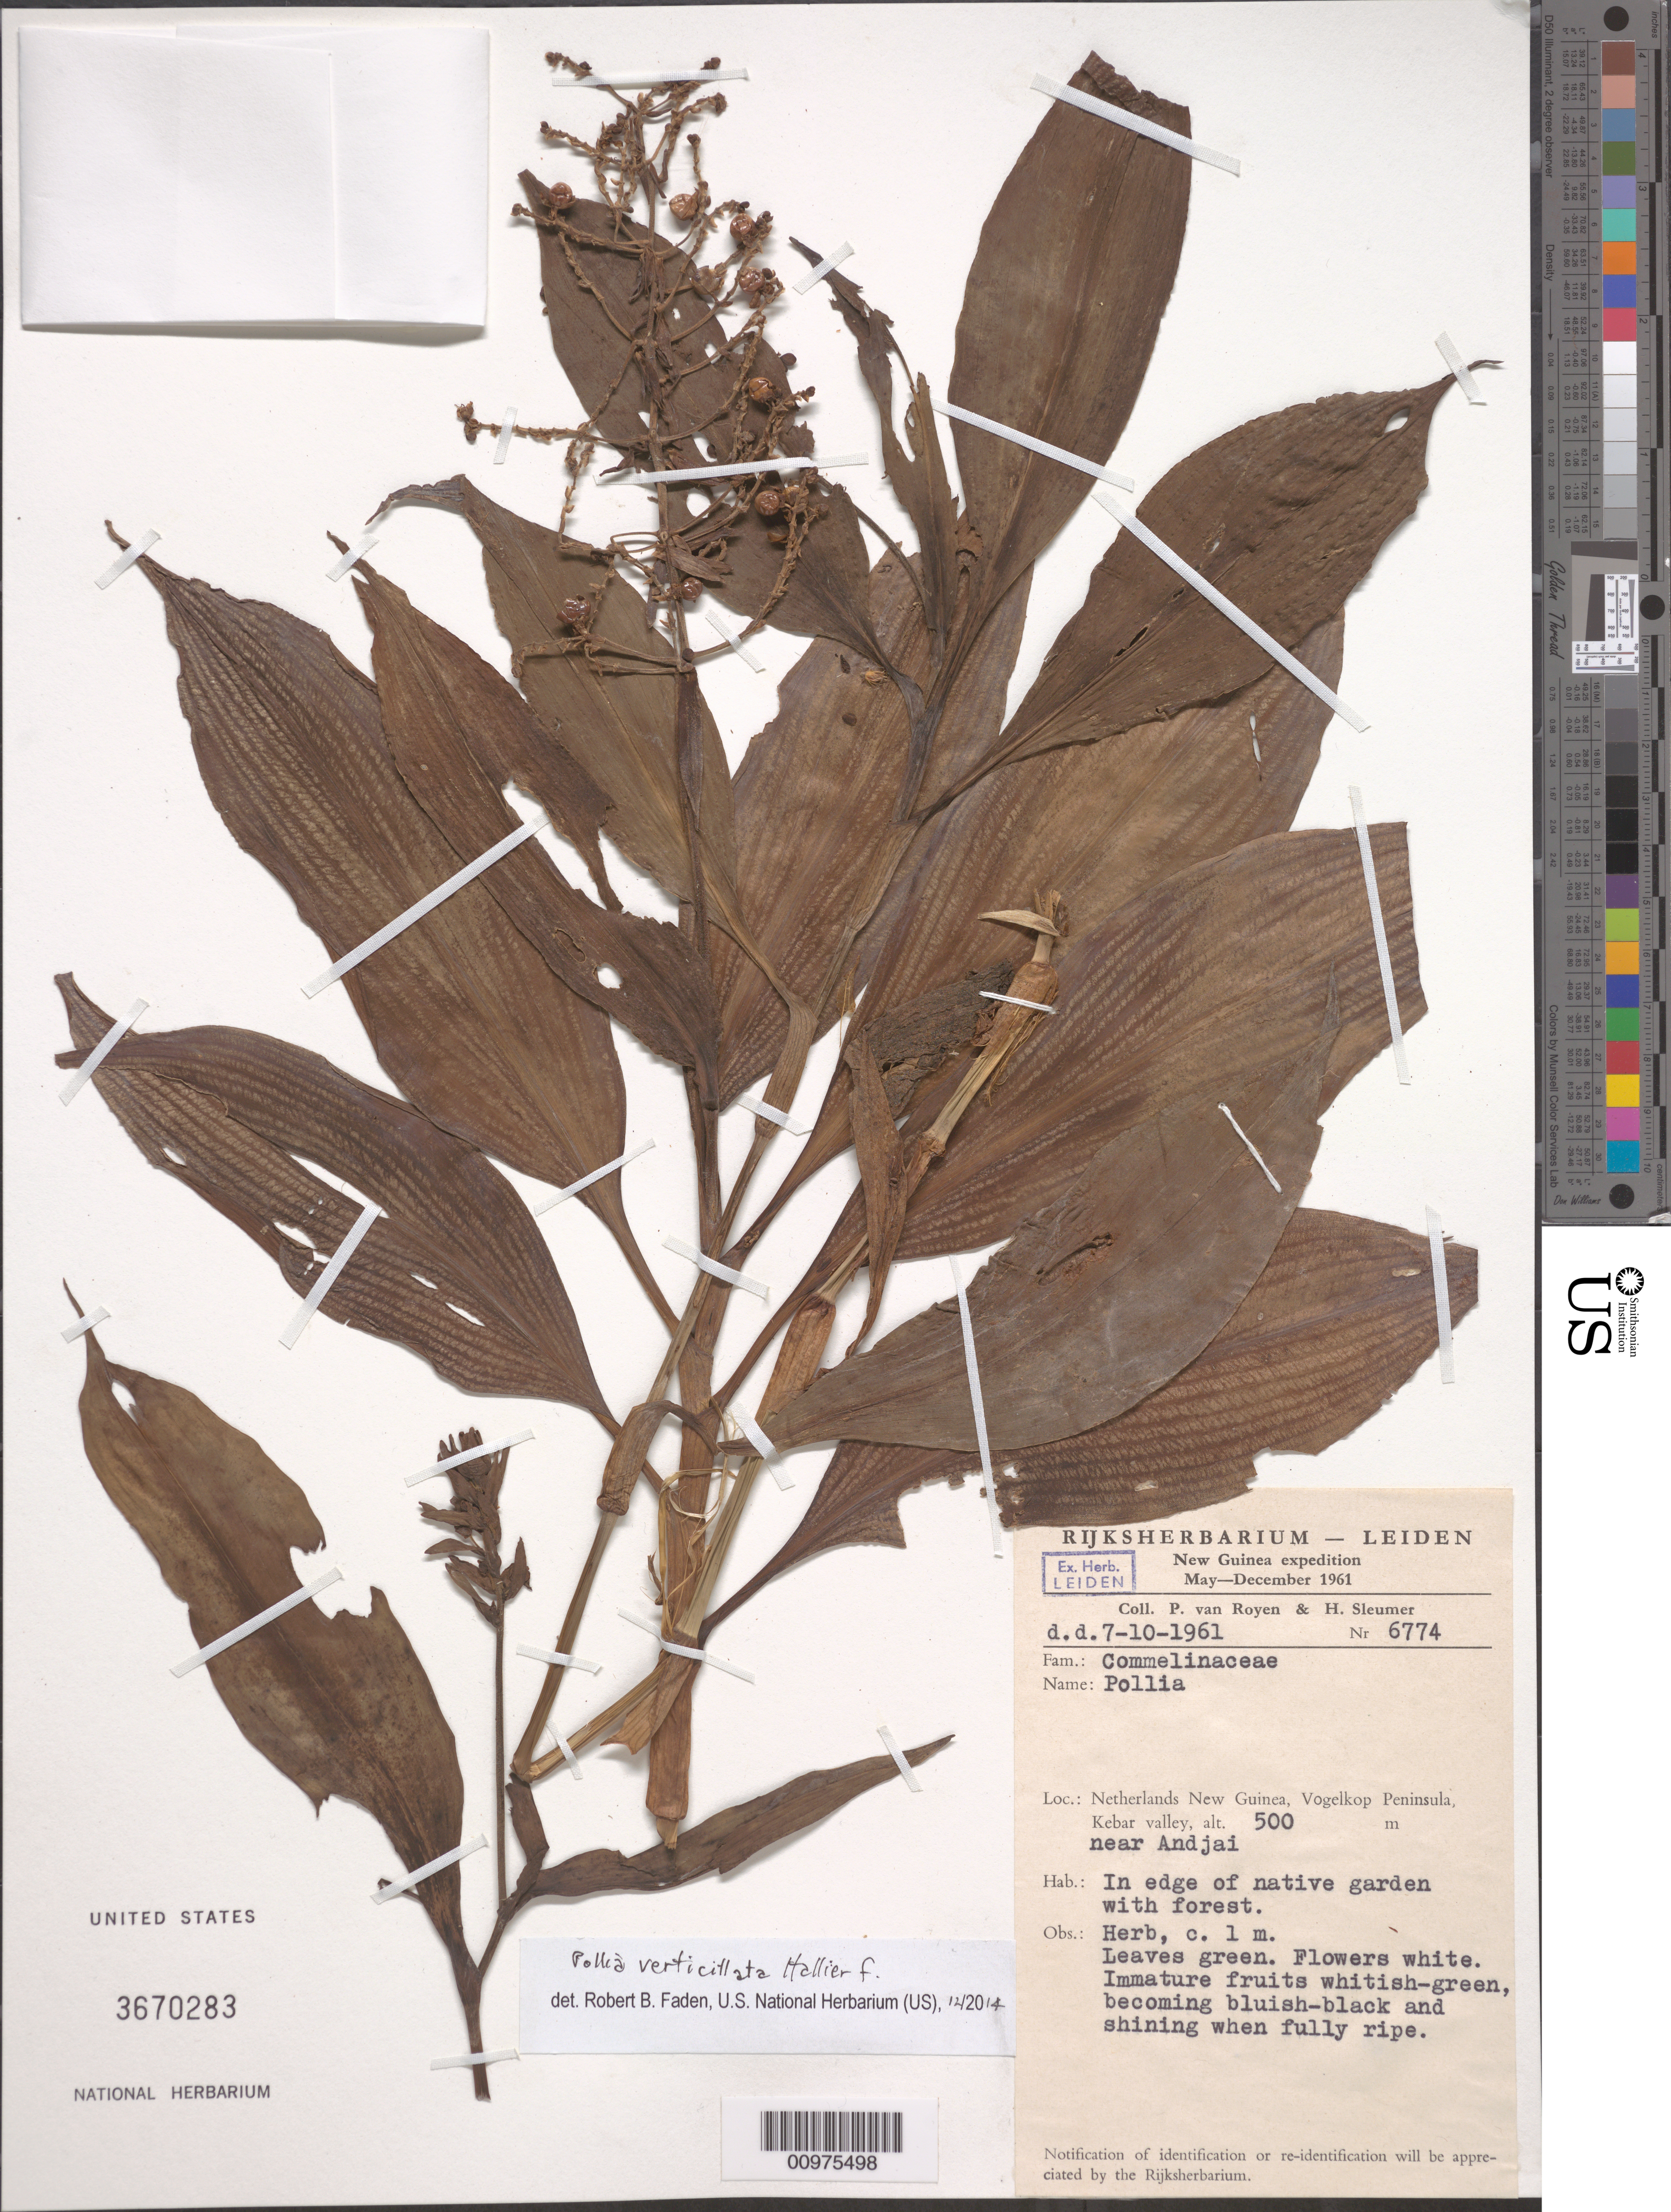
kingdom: Plantae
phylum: Tracheophyta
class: Liliopsida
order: Commelinales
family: Commelinaceae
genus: Pollia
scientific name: Pollia verticillata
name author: Hallier f.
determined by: Faden, Robert B., (US), Smithsonian Institution - National Museum of Natural History (UNITED STATES)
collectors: P. van Royen & H. O. Sleumer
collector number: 6774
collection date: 1961-10-07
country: Indonesia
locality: Vogelkop Peninsula, Kebar valley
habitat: In edge of native garden with forest.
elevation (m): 500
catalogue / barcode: US 3670283